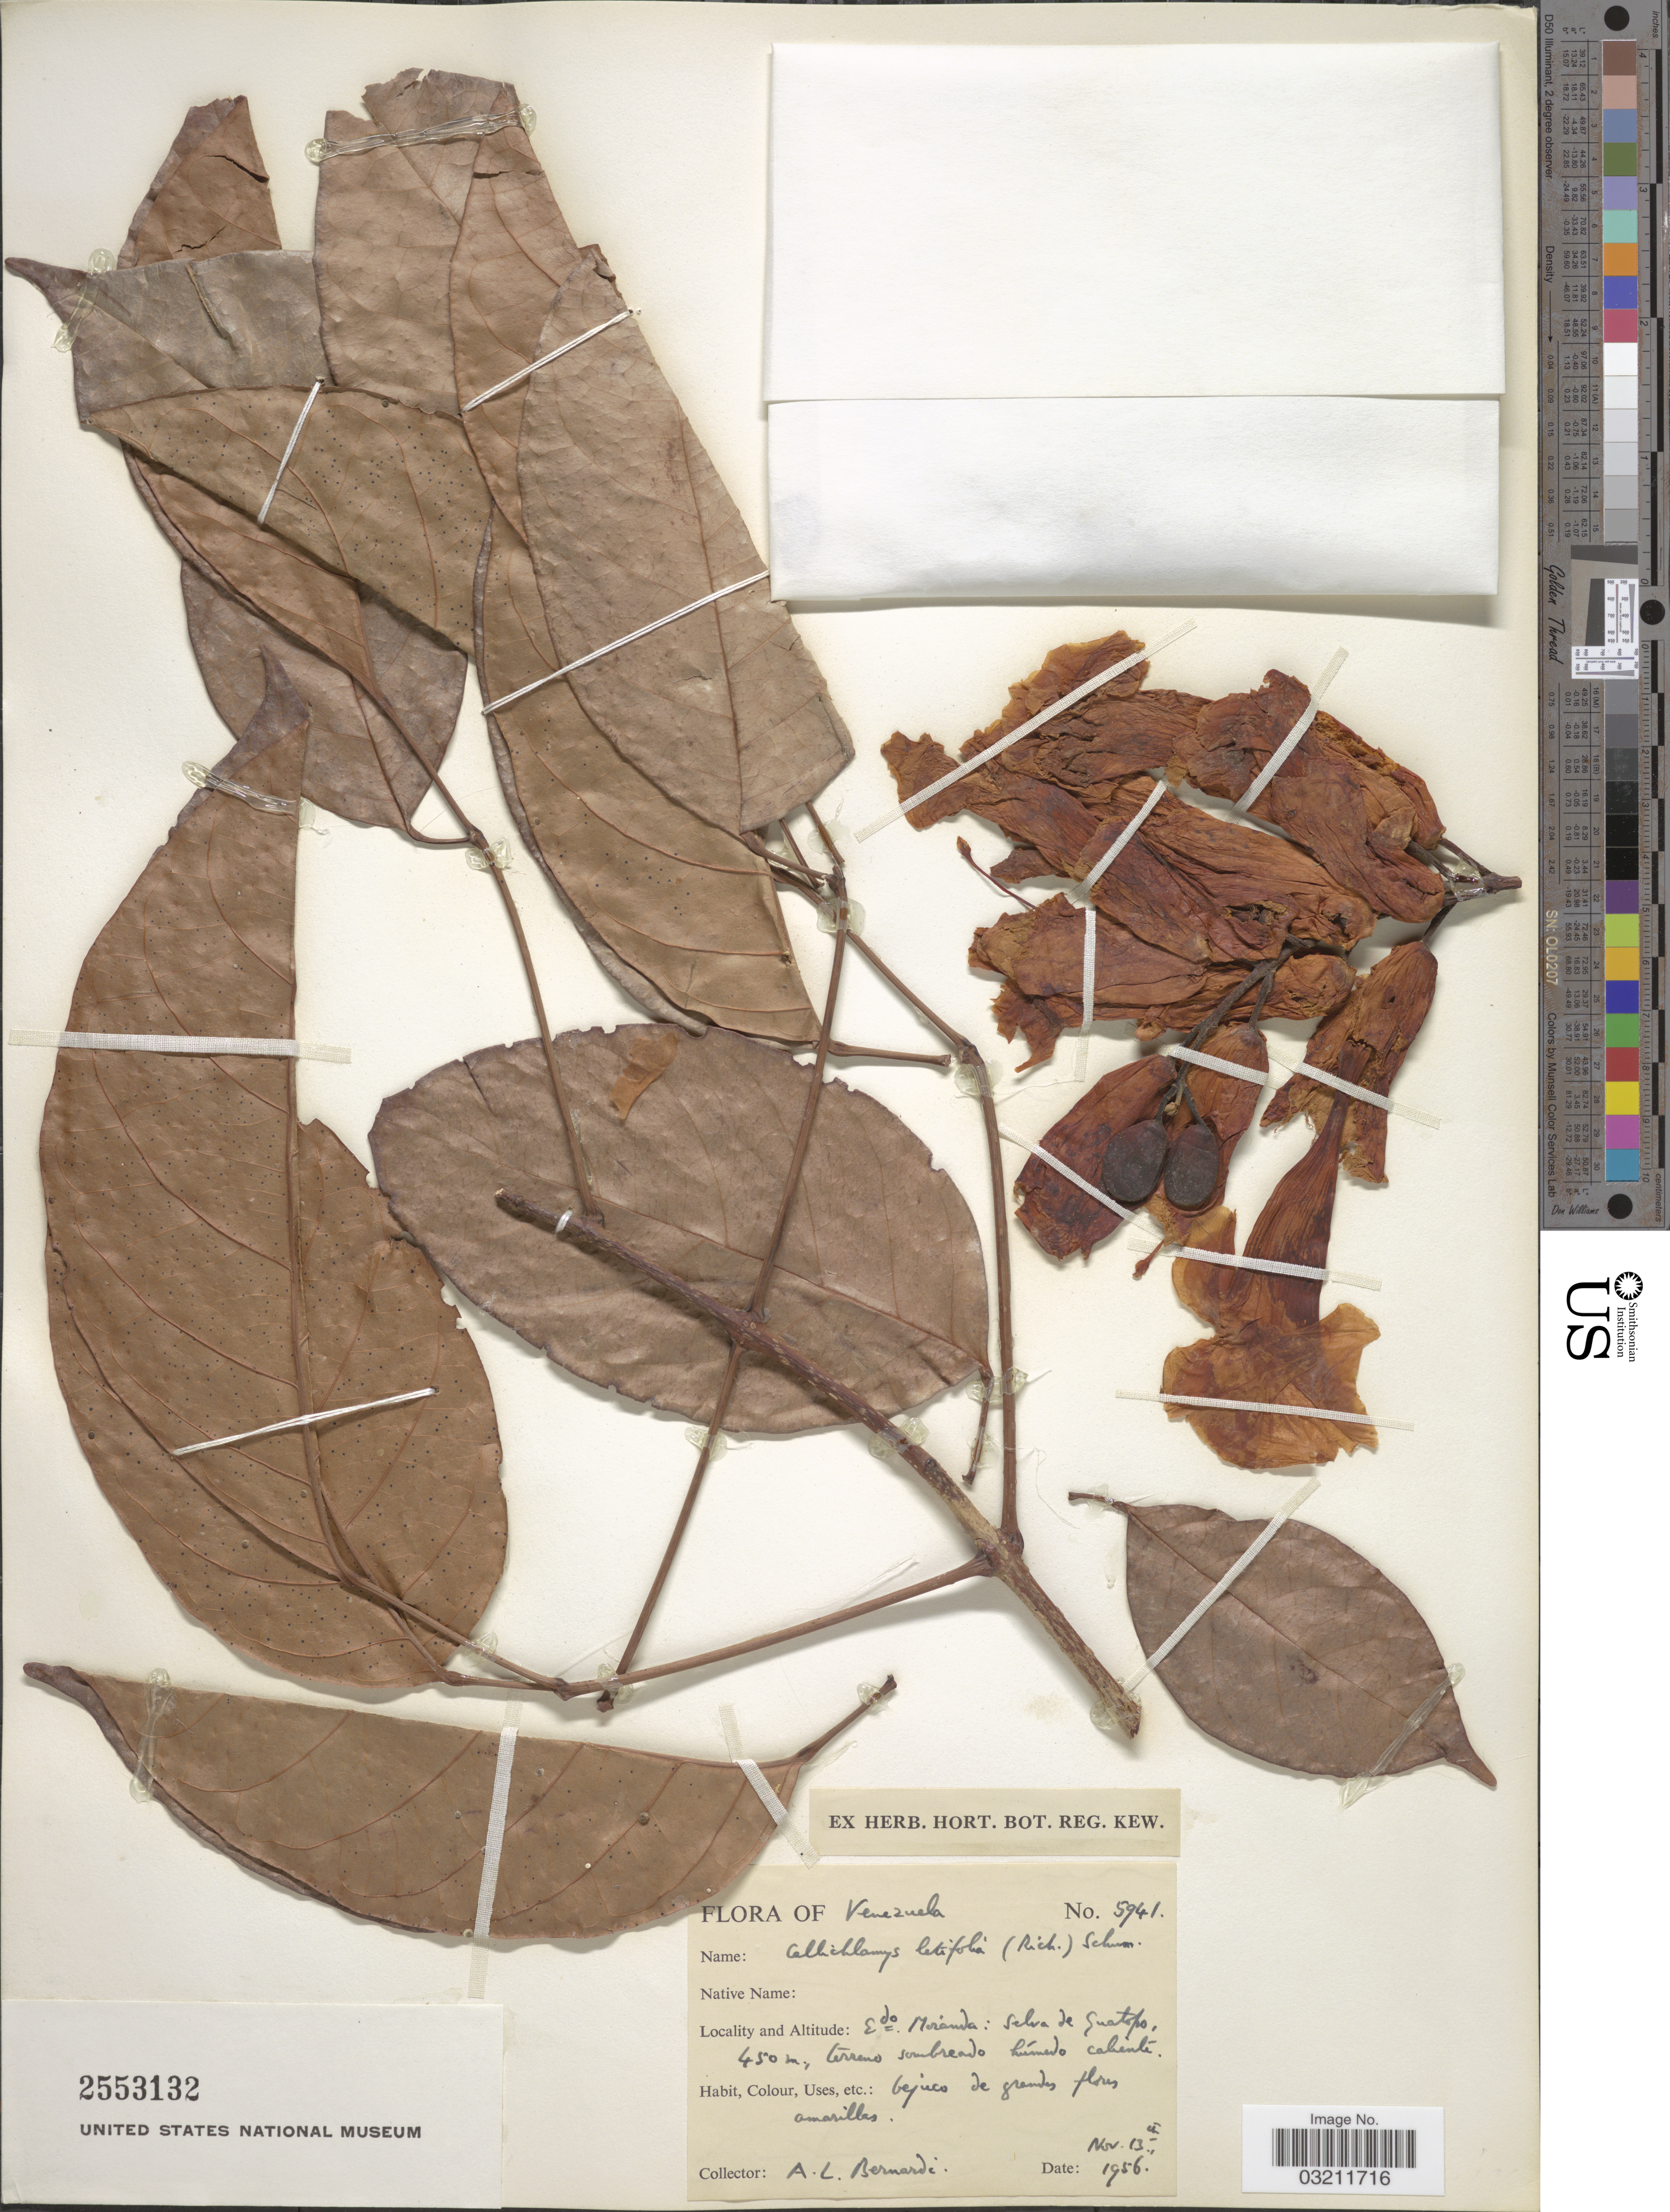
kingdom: Plantae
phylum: Tracheophyta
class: Magnoliopsida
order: Lamiales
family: Bignoniaceae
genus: Callichlamys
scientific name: Callichlamys latifolia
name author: (Rich.) K. Schum.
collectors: A. L. Bernardi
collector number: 5941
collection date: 1956-11-13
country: Venezuela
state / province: Miranda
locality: Selva de Guatopo.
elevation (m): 450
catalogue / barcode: US 2553132